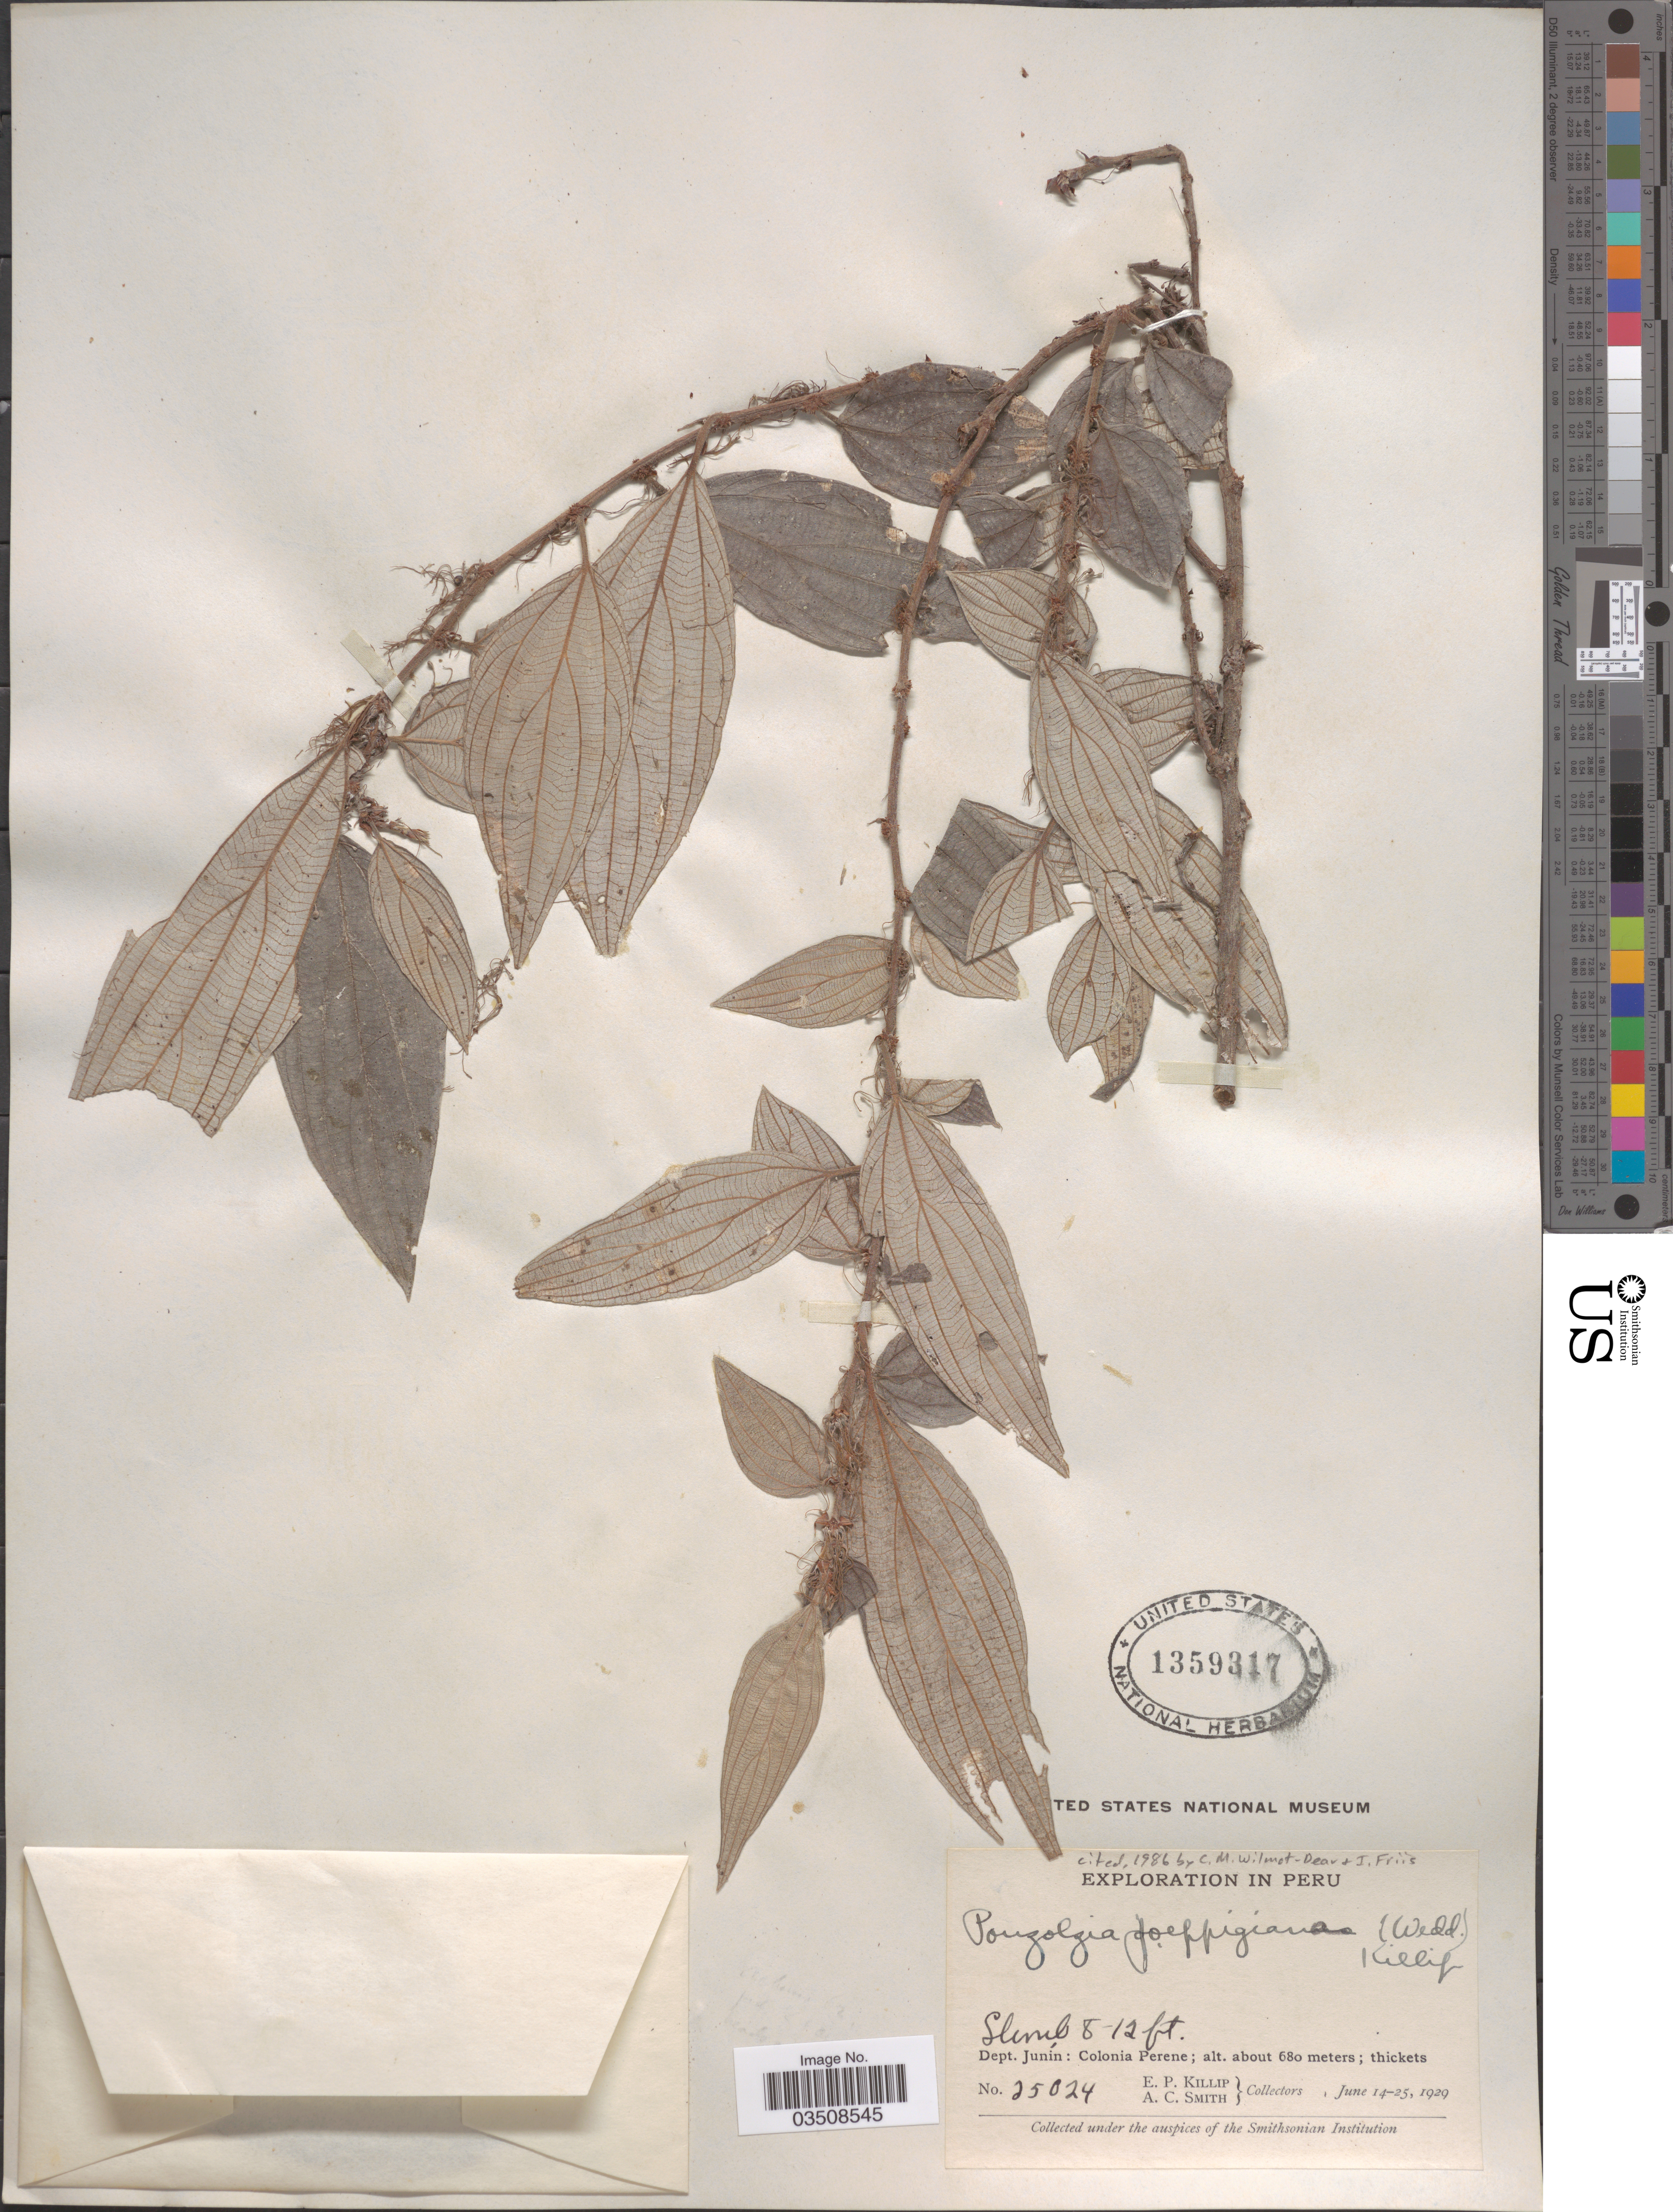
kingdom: Plantae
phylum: Tracheophyta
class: Magnoliopsida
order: Rosales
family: Urticaceae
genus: Pouzolzia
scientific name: Pouzolzia poeppigiana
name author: (Wedd.) Killip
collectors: E. P. Killip & A. C. Smith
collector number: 25024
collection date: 1929-06-14/1929-06-25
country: Peru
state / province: Junín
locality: Dept. Junín: Colonia Perene.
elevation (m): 680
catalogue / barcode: US 1359317